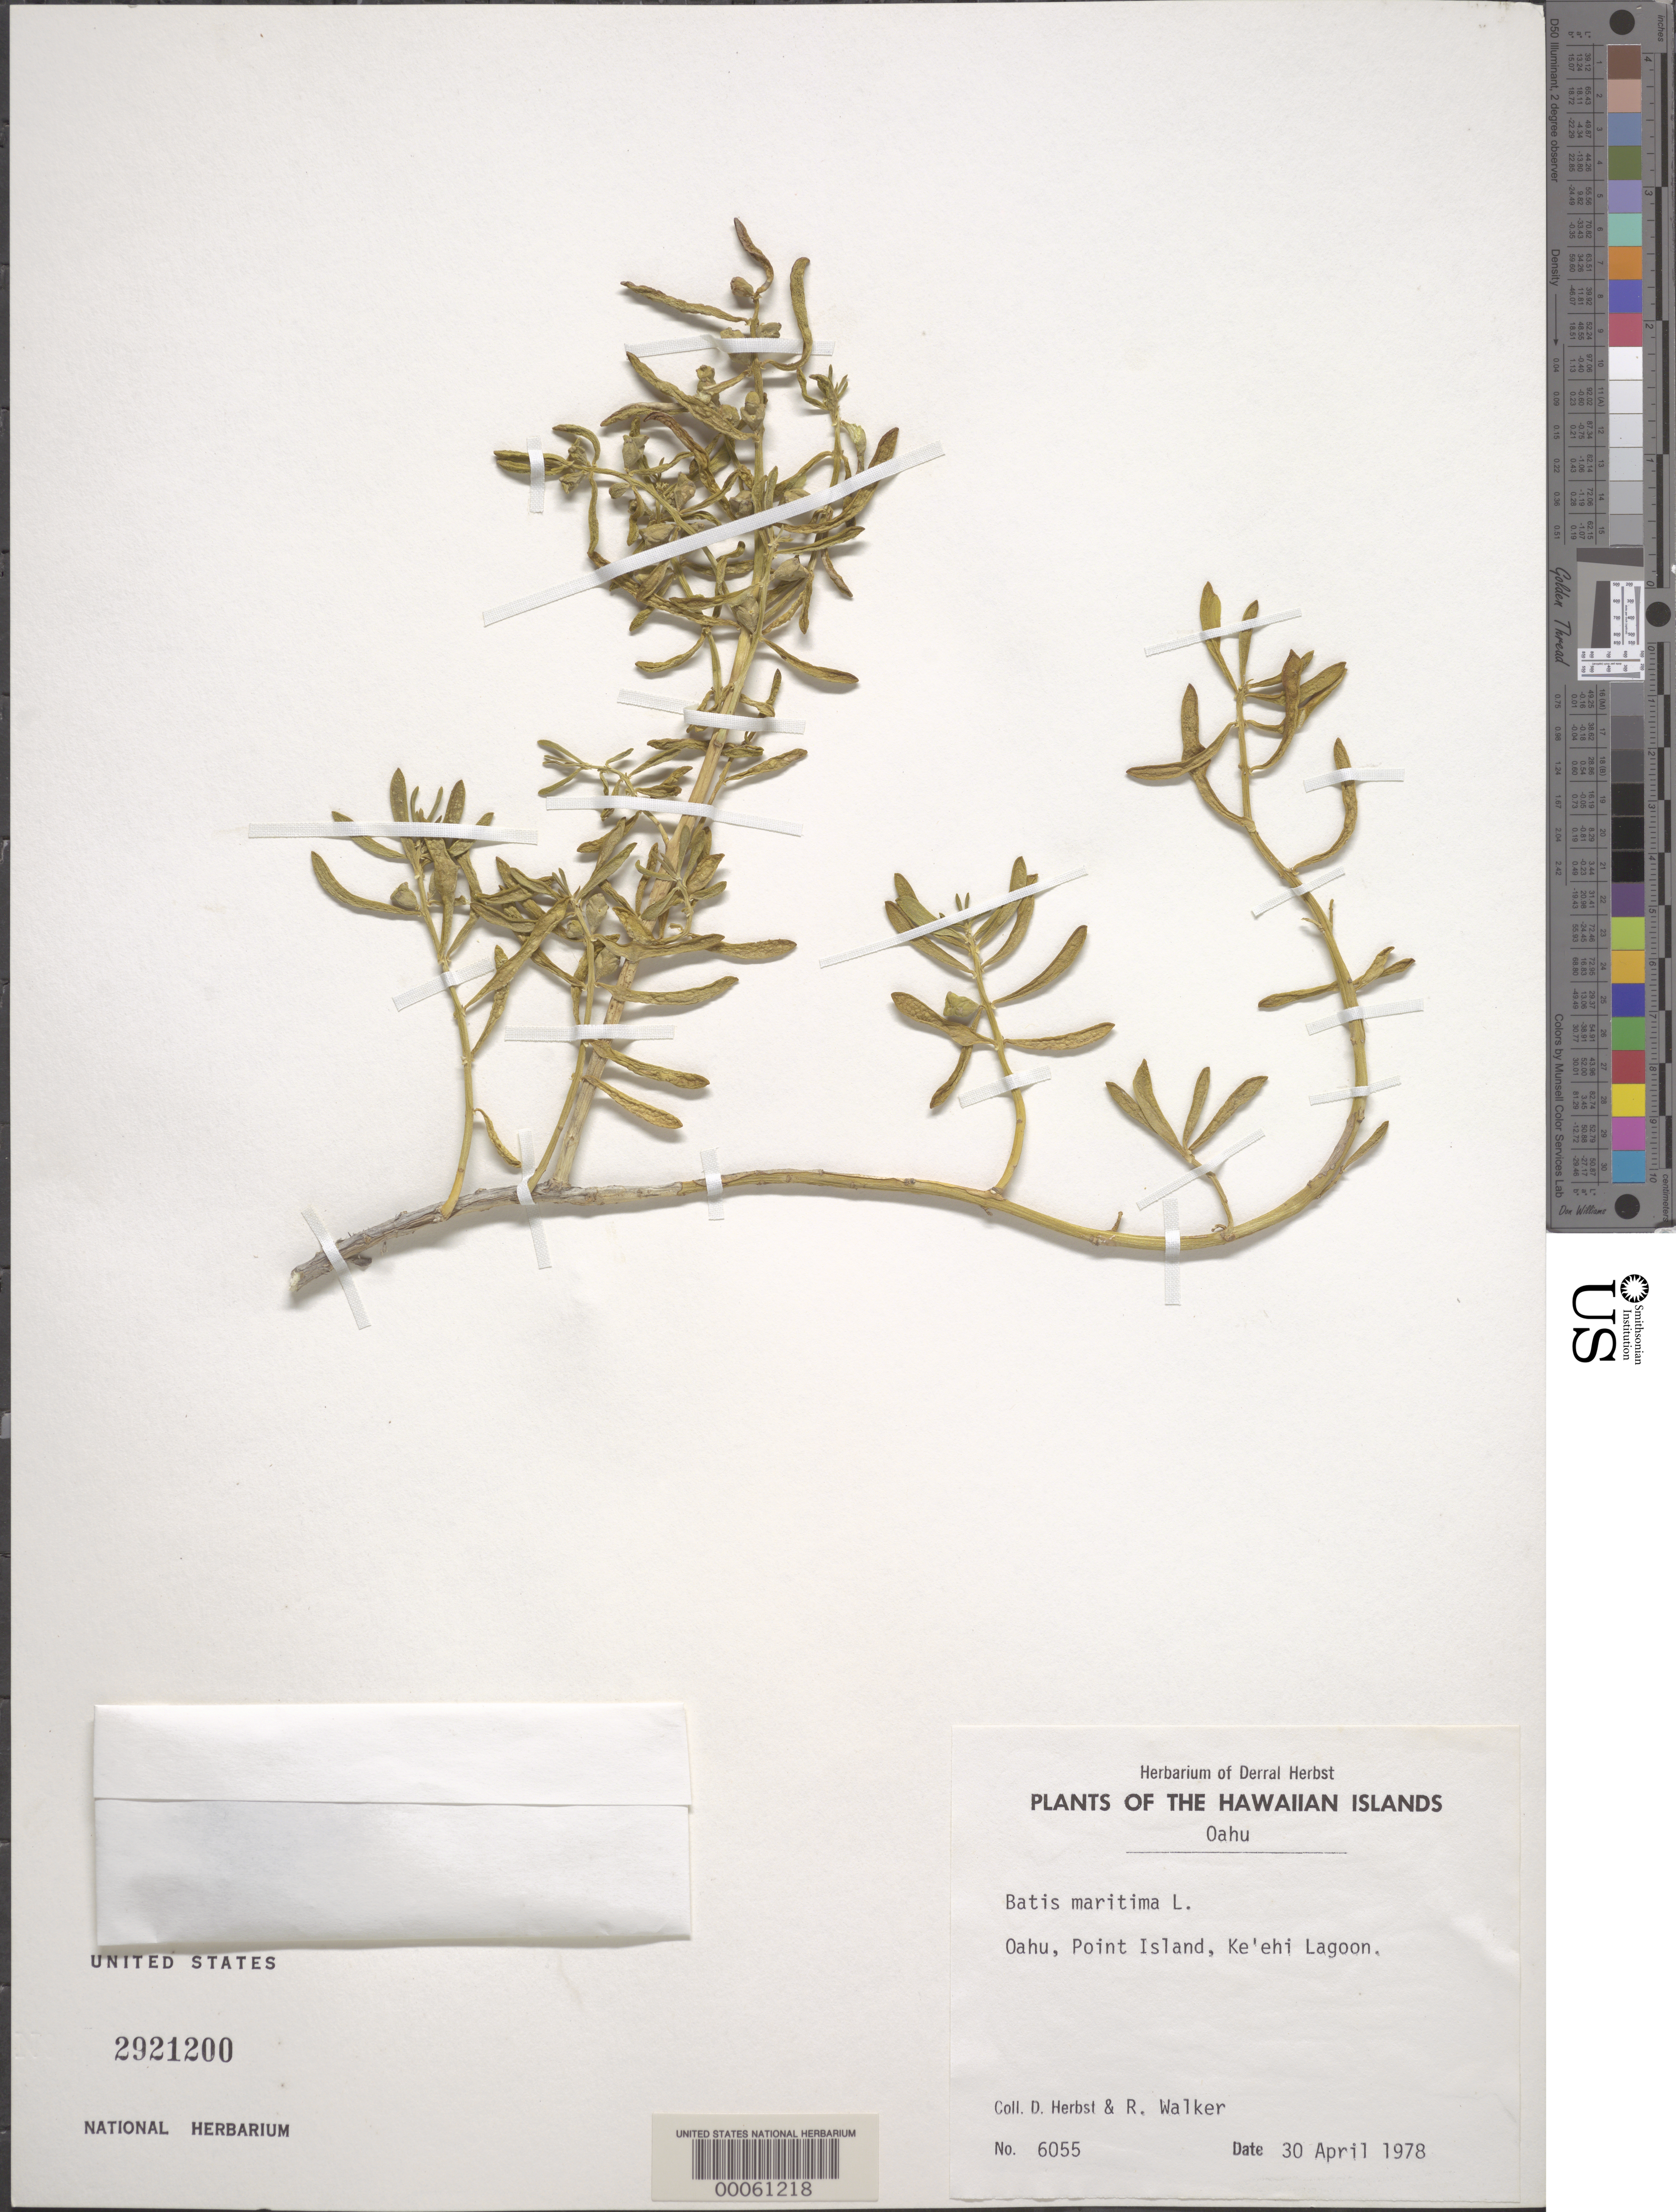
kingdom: Plantae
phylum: Tracheophyta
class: Magnoliopsida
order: Brassicales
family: Bataceae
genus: Batis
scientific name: Batis maritima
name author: L.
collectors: D. R. Herbst & R. Walker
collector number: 6055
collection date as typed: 30 Apr 1978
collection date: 1978-04-30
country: United States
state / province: Hawaii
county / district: Honolulu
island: Oahu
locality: Point i., ke'ehi lagoon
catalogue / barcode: US 2921200